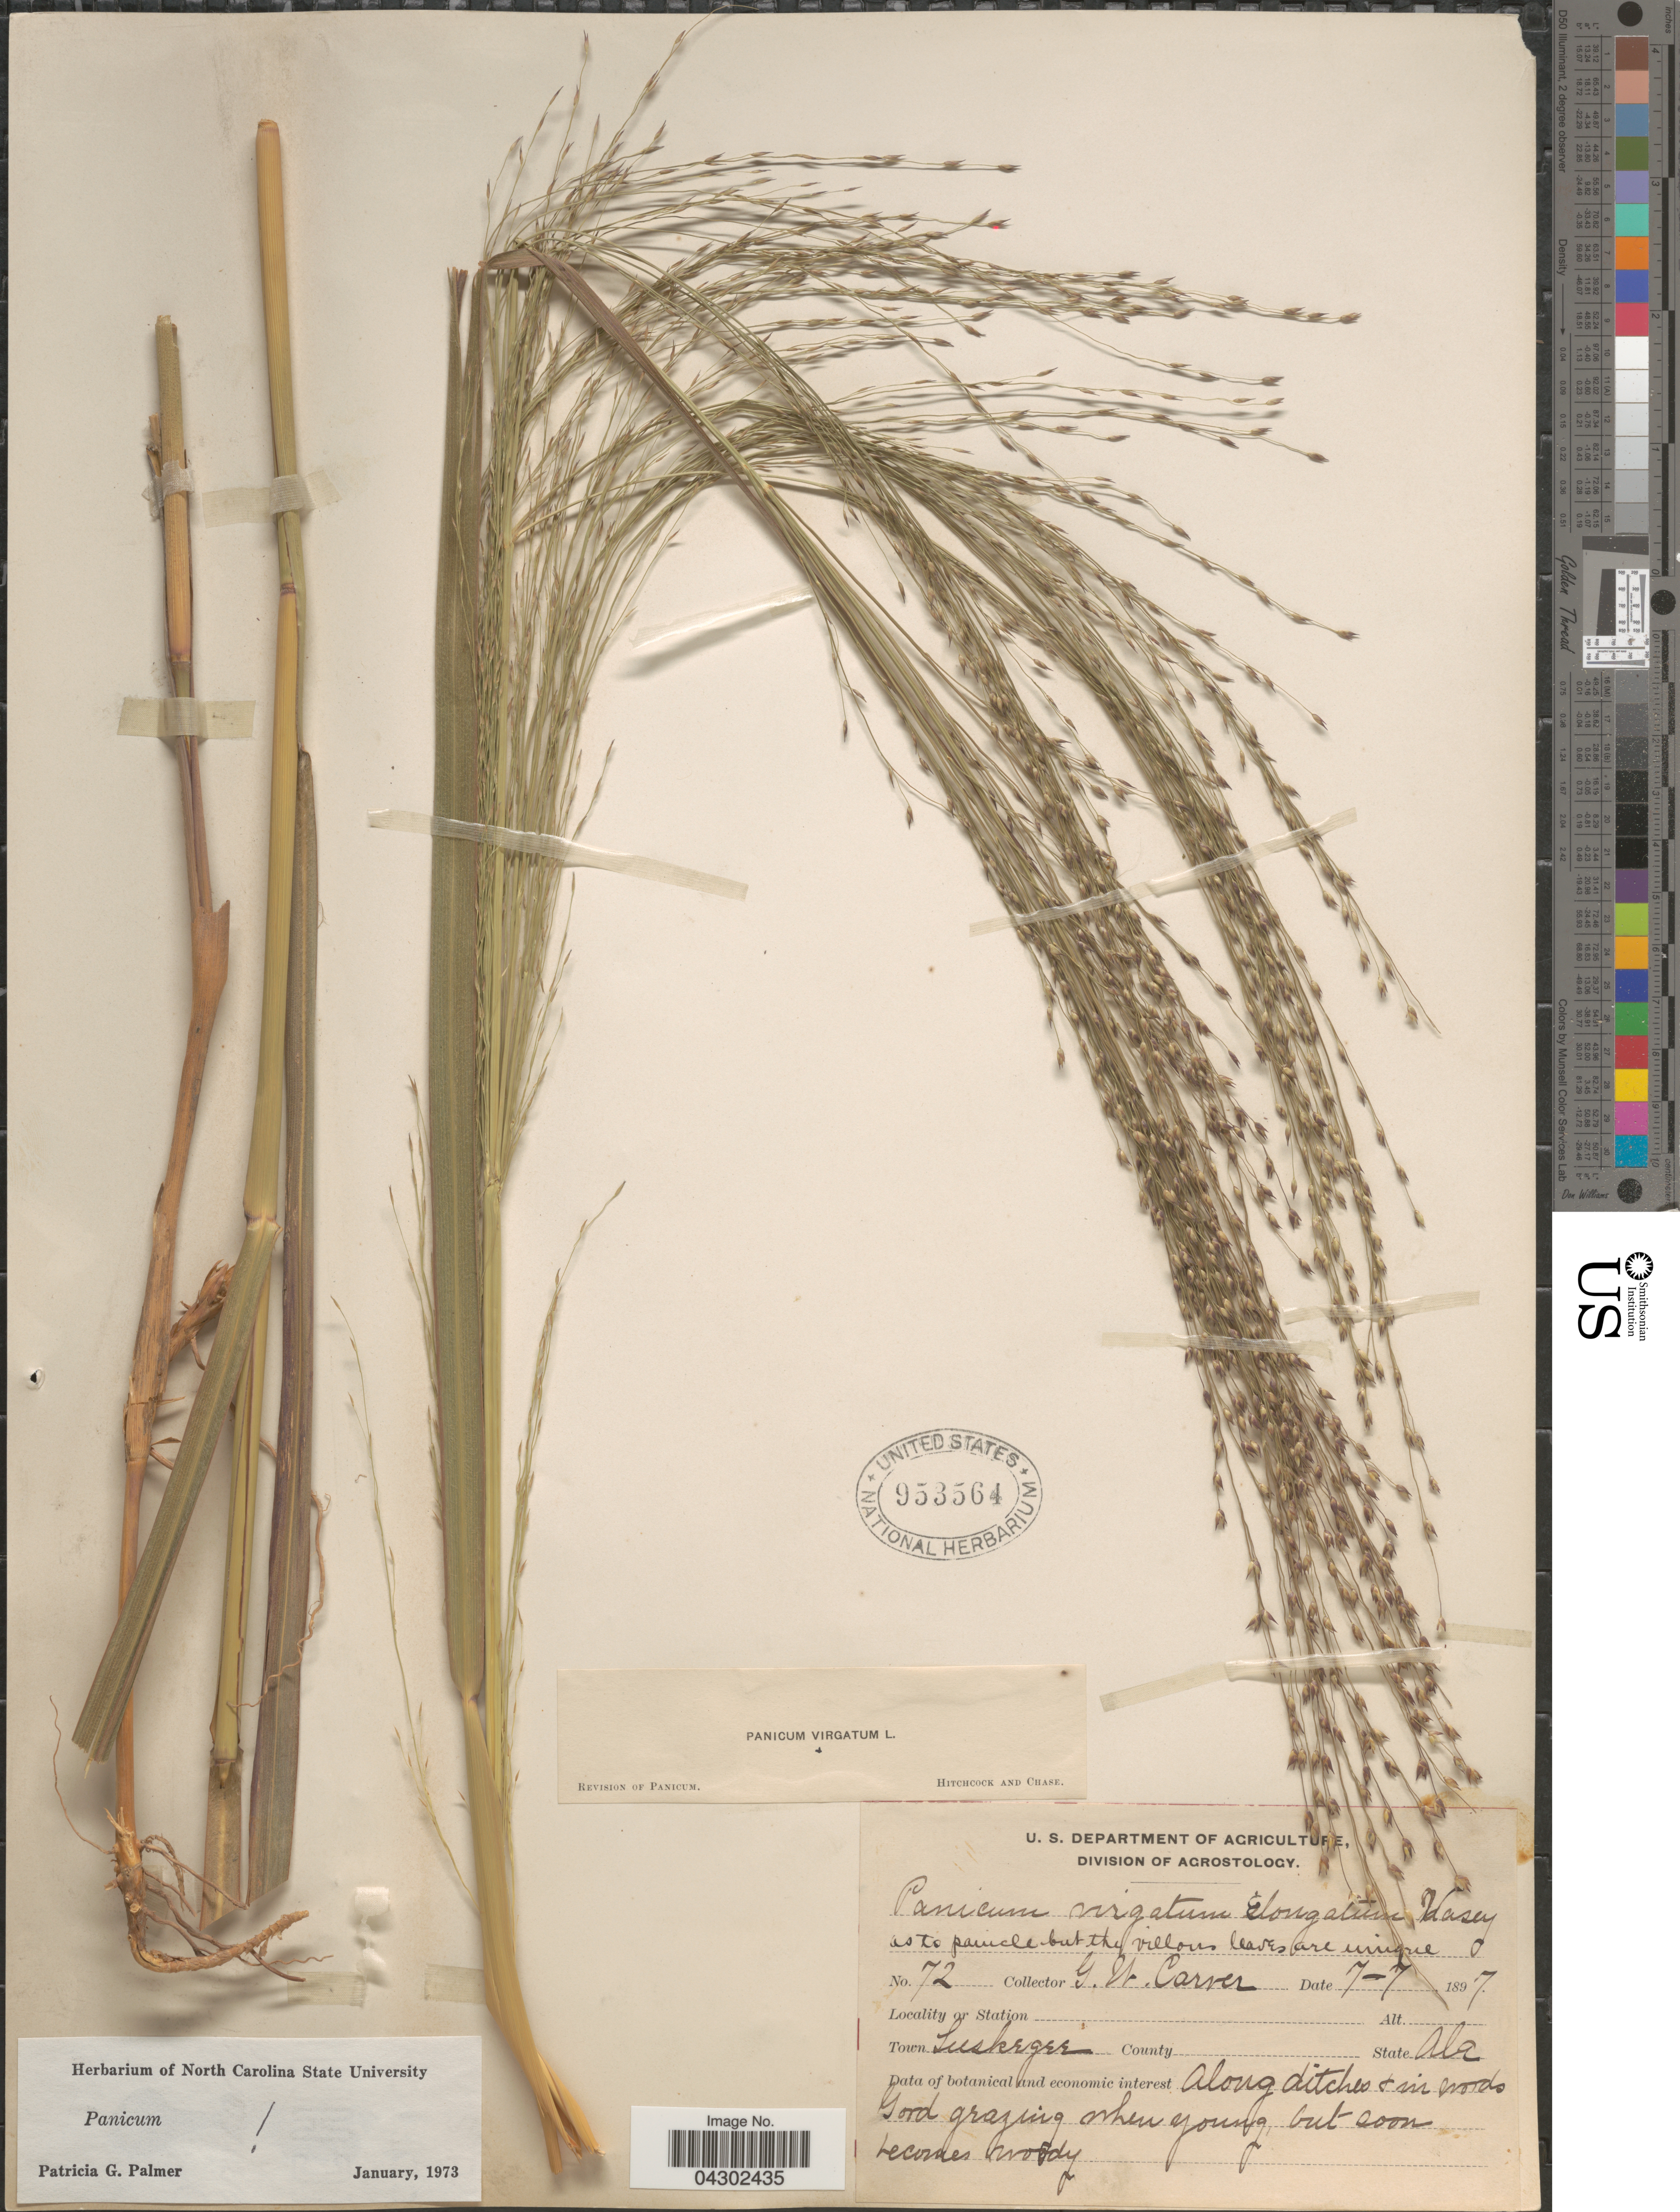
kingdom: Plantae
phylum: Tracheophyta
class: Liliopsida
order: Poales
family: Poaceae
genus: Panicum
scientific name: Panicum virgatum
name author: L.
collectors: G. Carver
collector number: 72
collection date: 1897-07-07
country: United States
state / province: Alabama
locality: Town Tuskegee.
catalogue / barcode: US 953564